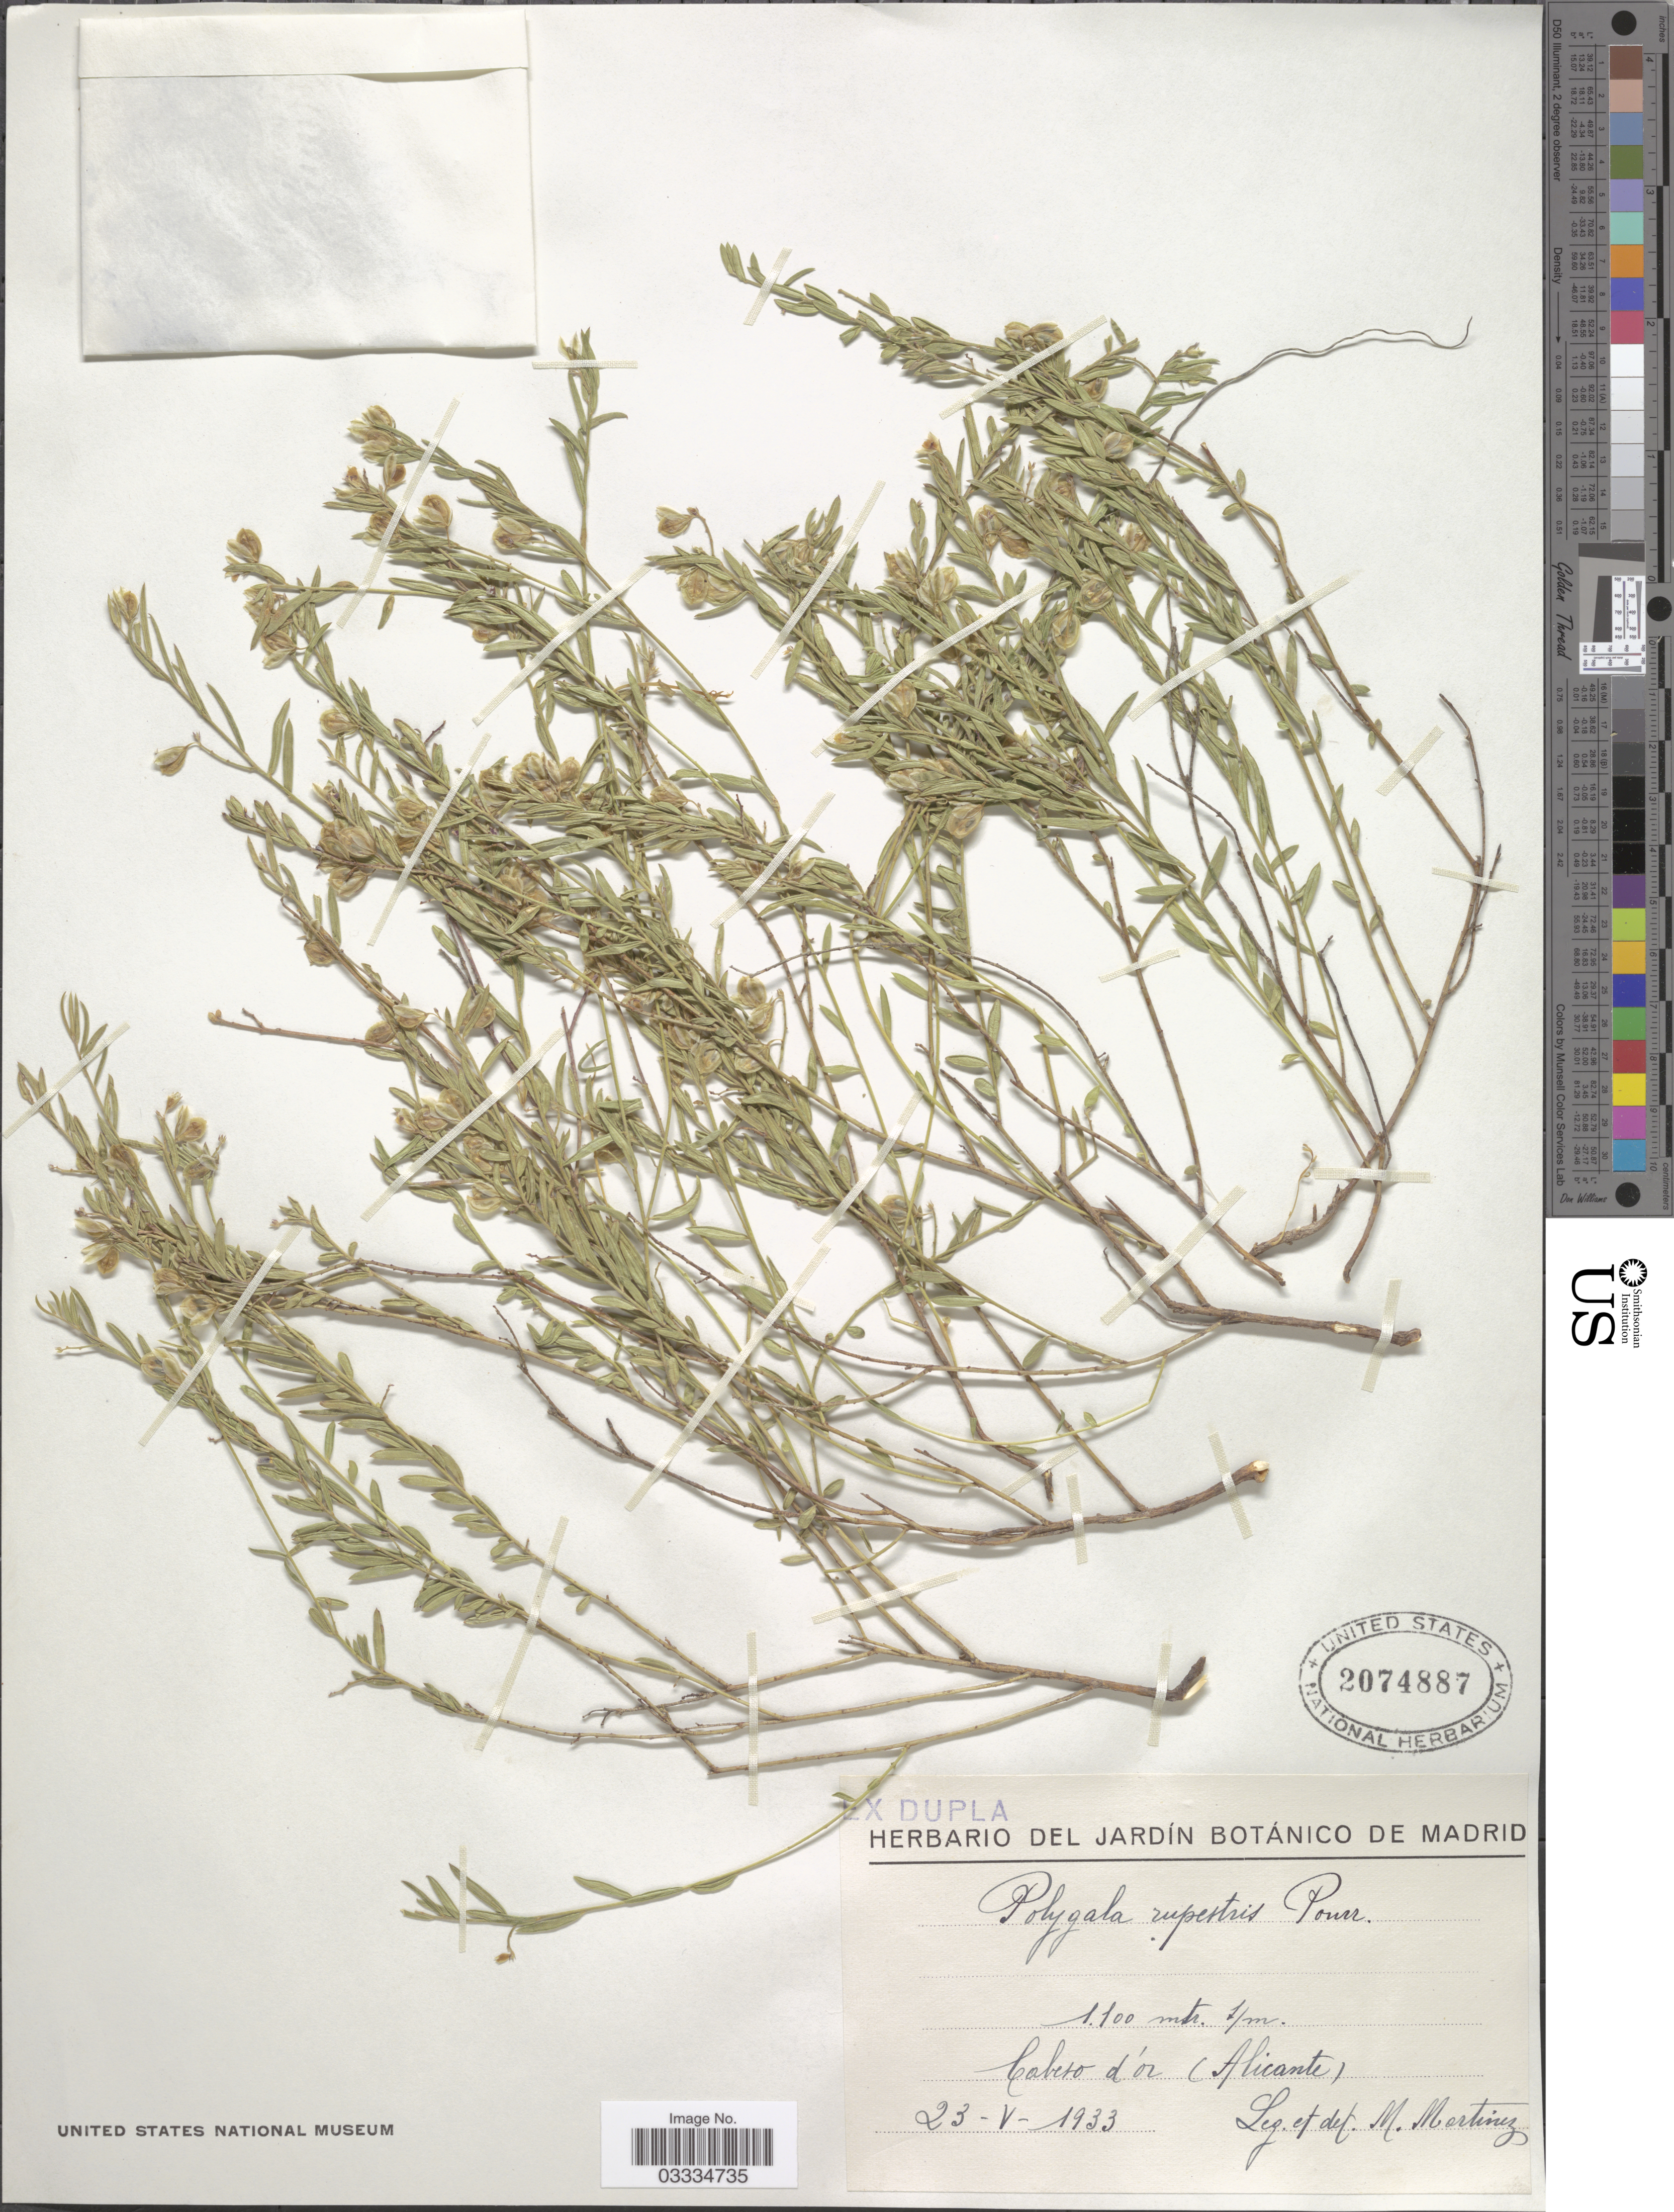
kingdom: Plantae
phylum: Tracheophyta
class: Magnoliopsida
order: Fabales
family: Polygalaceae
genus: Polygala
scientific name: Polygala rupestris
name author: Pourr.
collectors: M. Martínez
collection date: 1933-05-23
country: Spain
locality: Cabeto d'or (Alicante).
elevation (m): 1100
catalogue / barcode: US 2074887